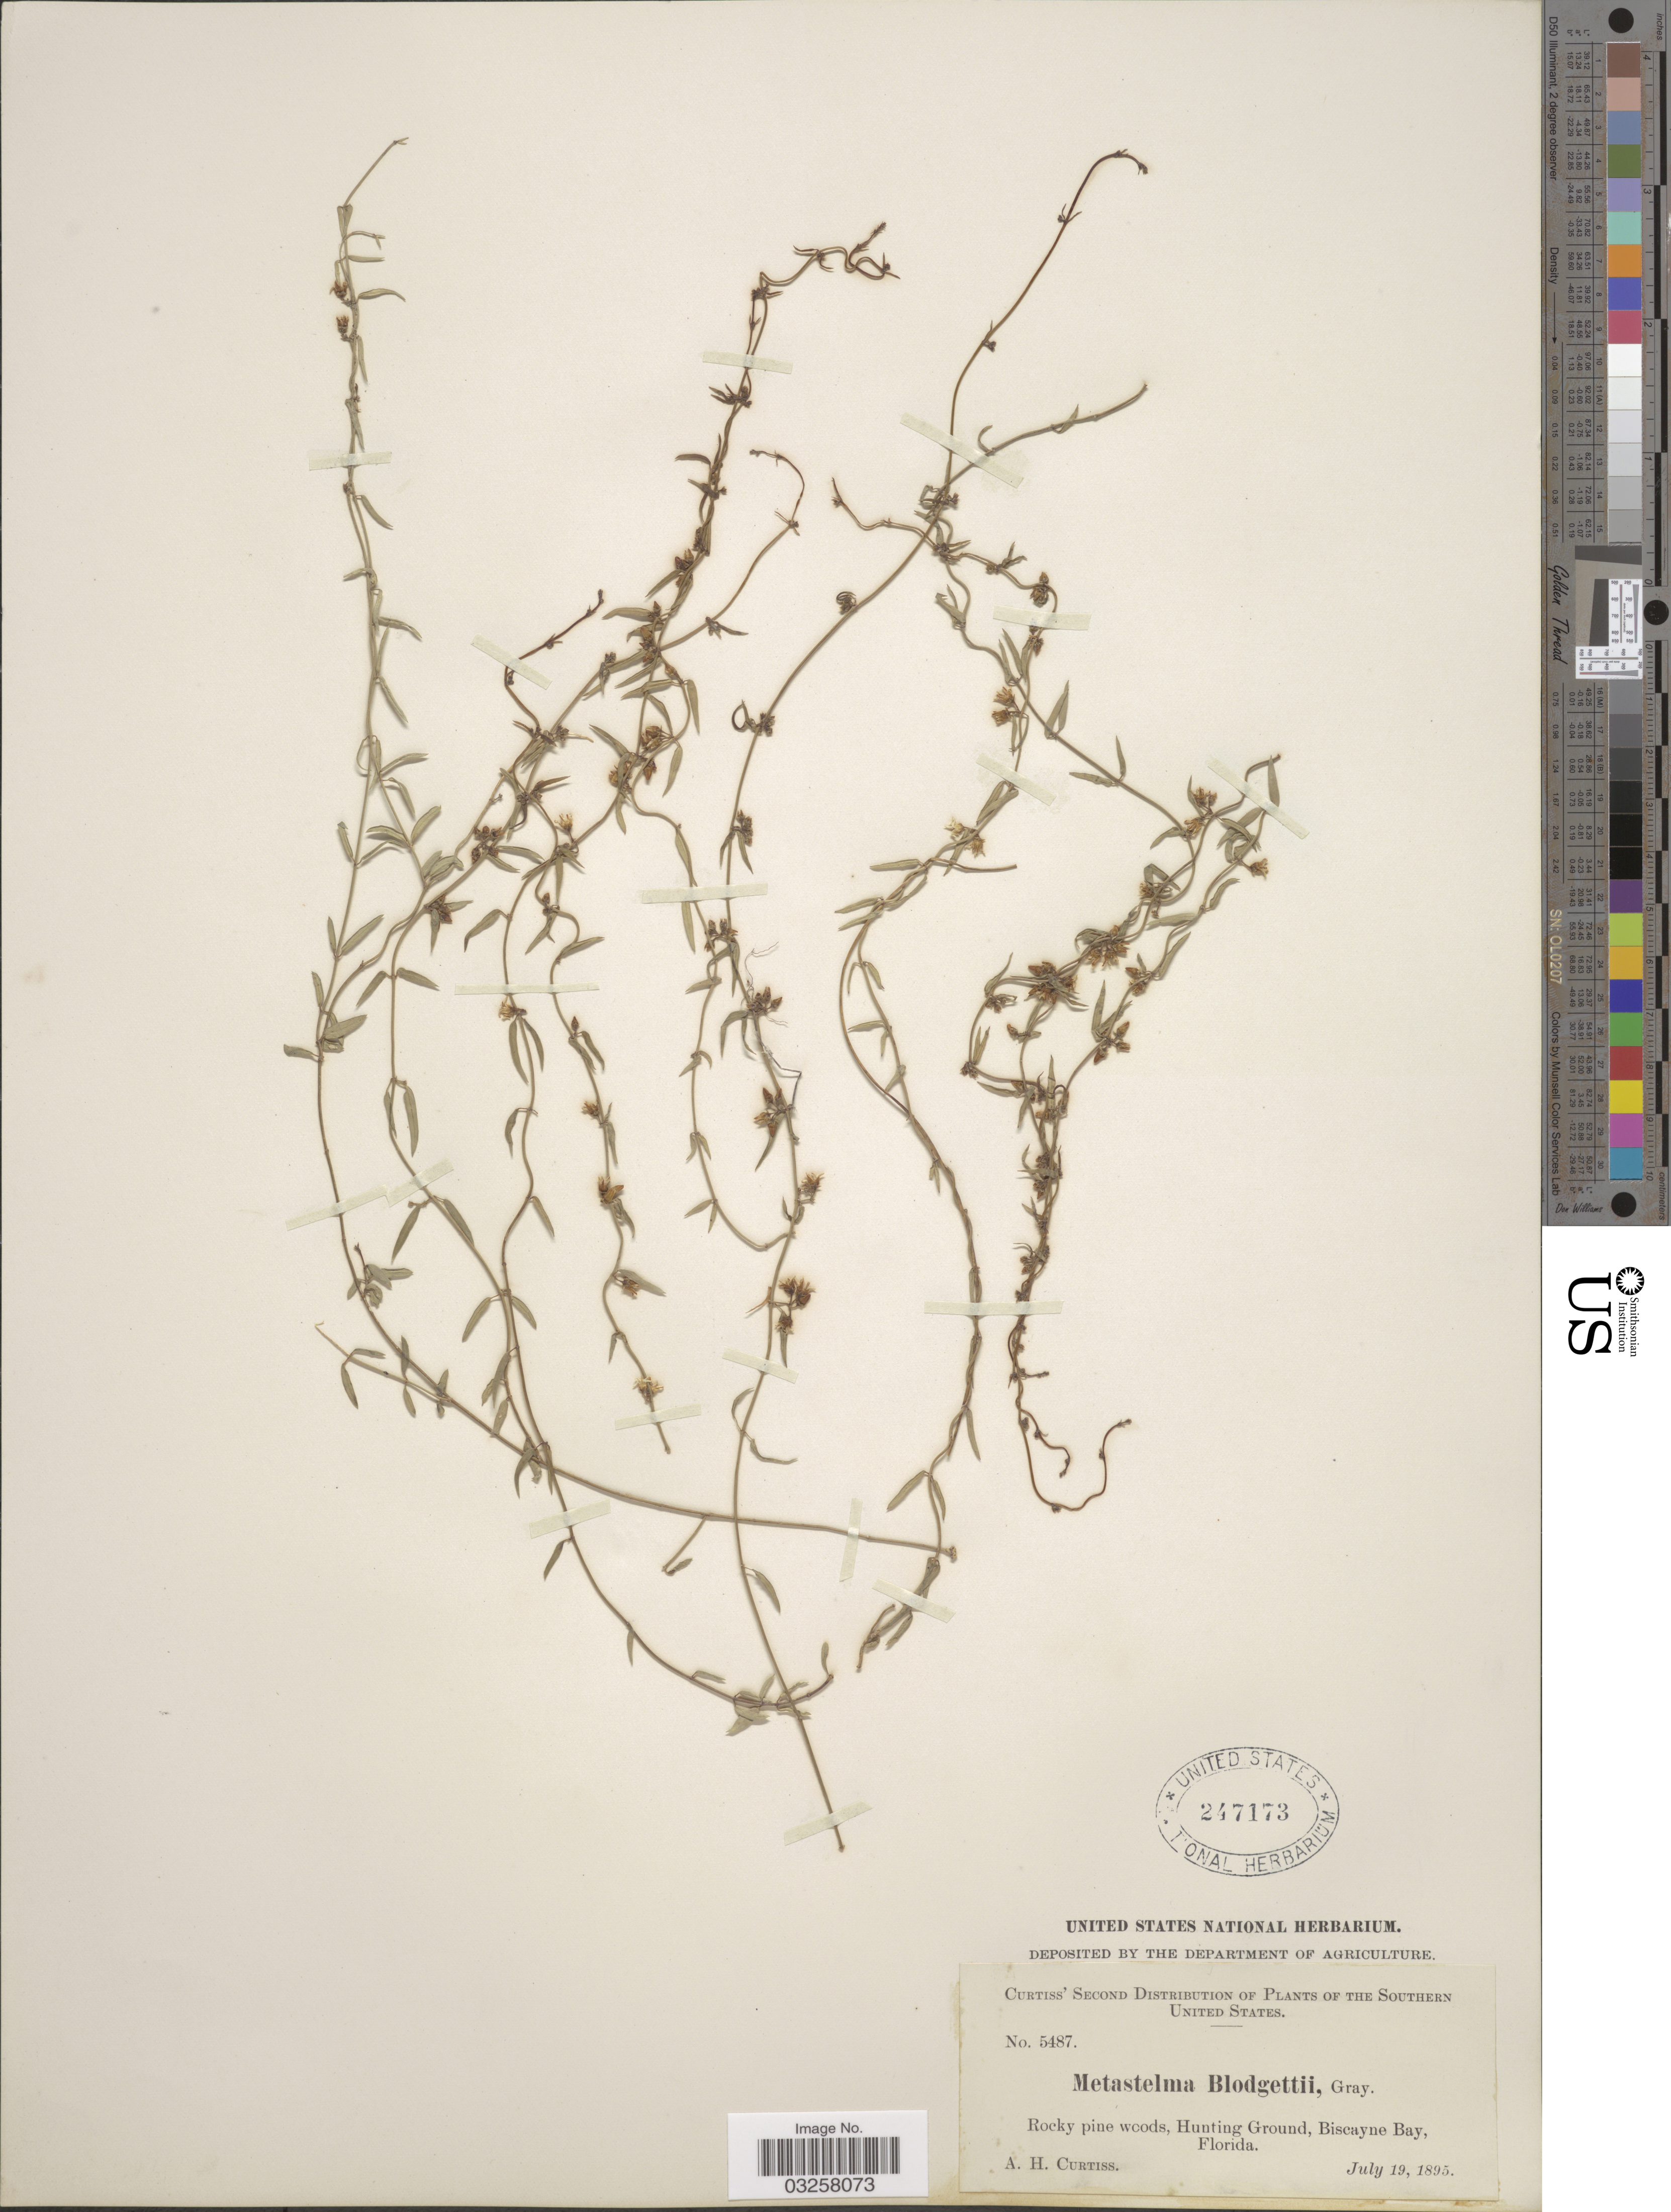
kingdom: Plantae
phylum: Tracheophyta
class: Magnoliopsida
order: Gentianales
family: Apocynaceae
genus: Metastelma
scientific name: Metastelma blodgettii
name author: A. Gray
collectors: A. H. Curtiss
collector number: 5487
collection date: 1895-07-19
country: United States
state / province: Florida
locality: Southern United States. Hunting Ground, Biscayne Bay.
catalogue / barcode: US 247173